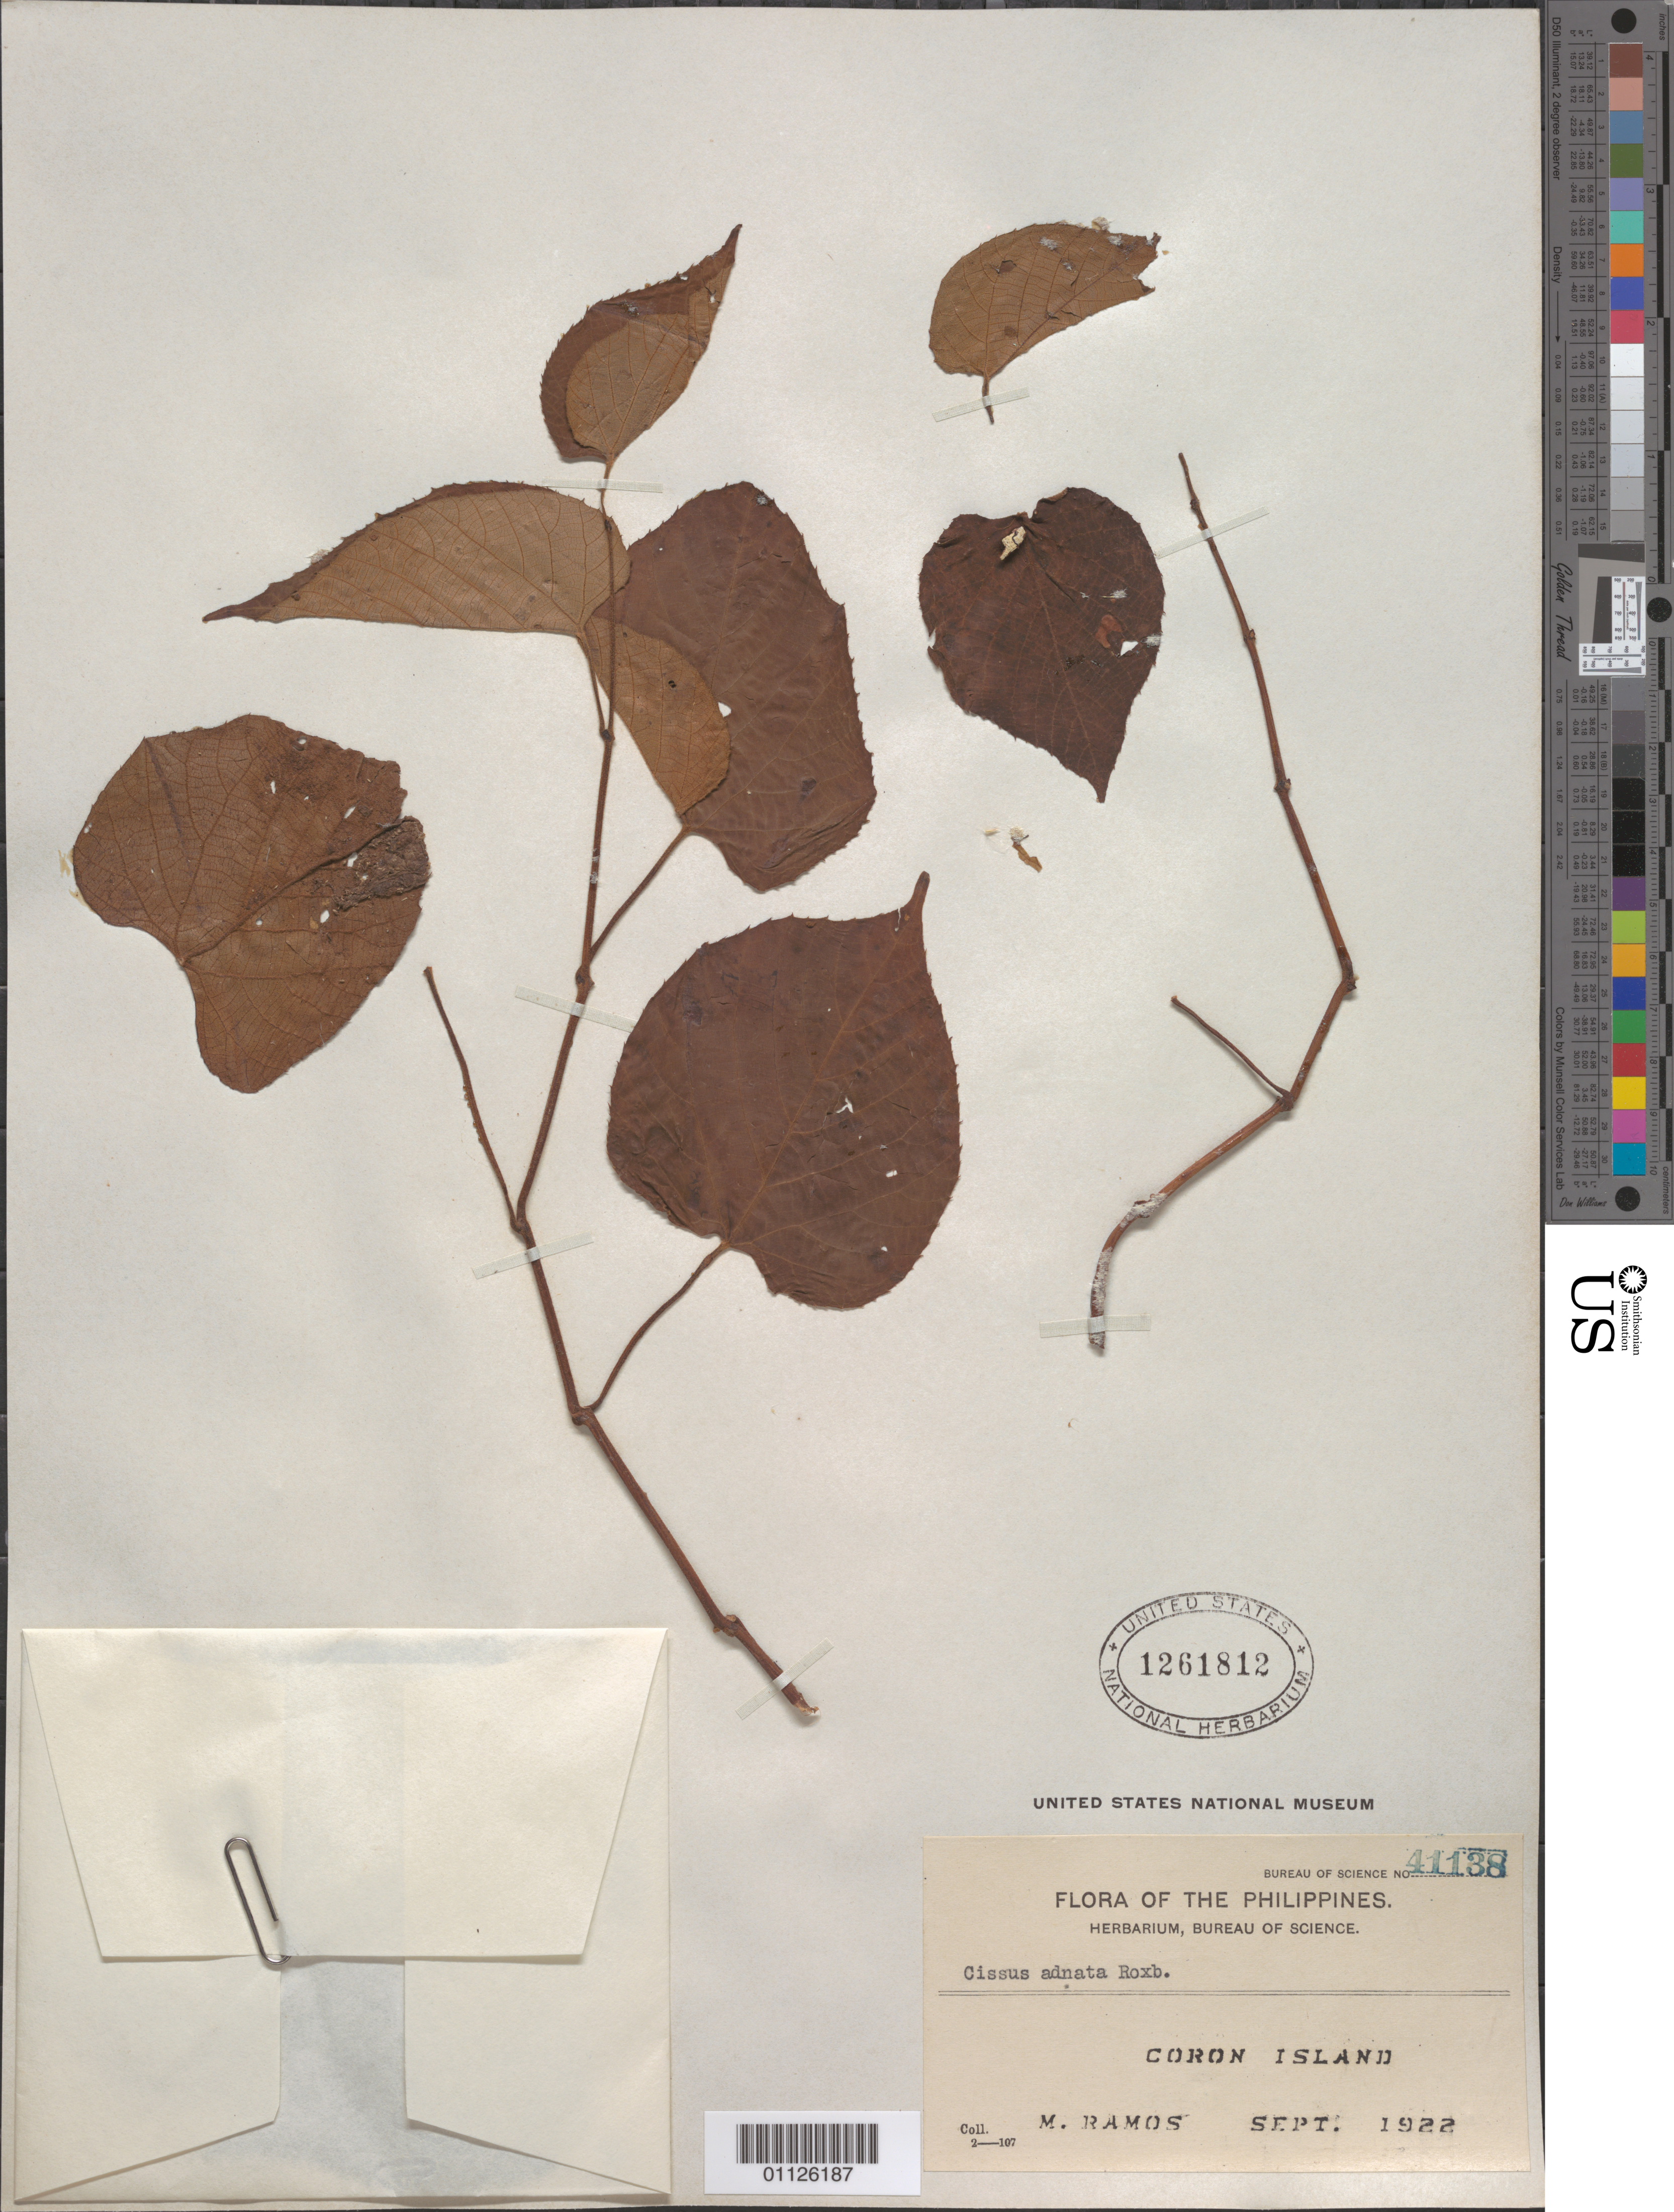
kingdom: Plantae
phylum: Tracheophyta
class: Magnoliopsida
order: Vitales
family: Vitaceae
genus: Cissus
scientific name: Cissus adnata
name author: Roxb.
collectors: M. Ramos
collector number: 41138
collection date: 1922-09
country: Philippines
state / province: Mimaropa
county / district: Palawan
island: Coron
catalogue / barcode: US 1261812